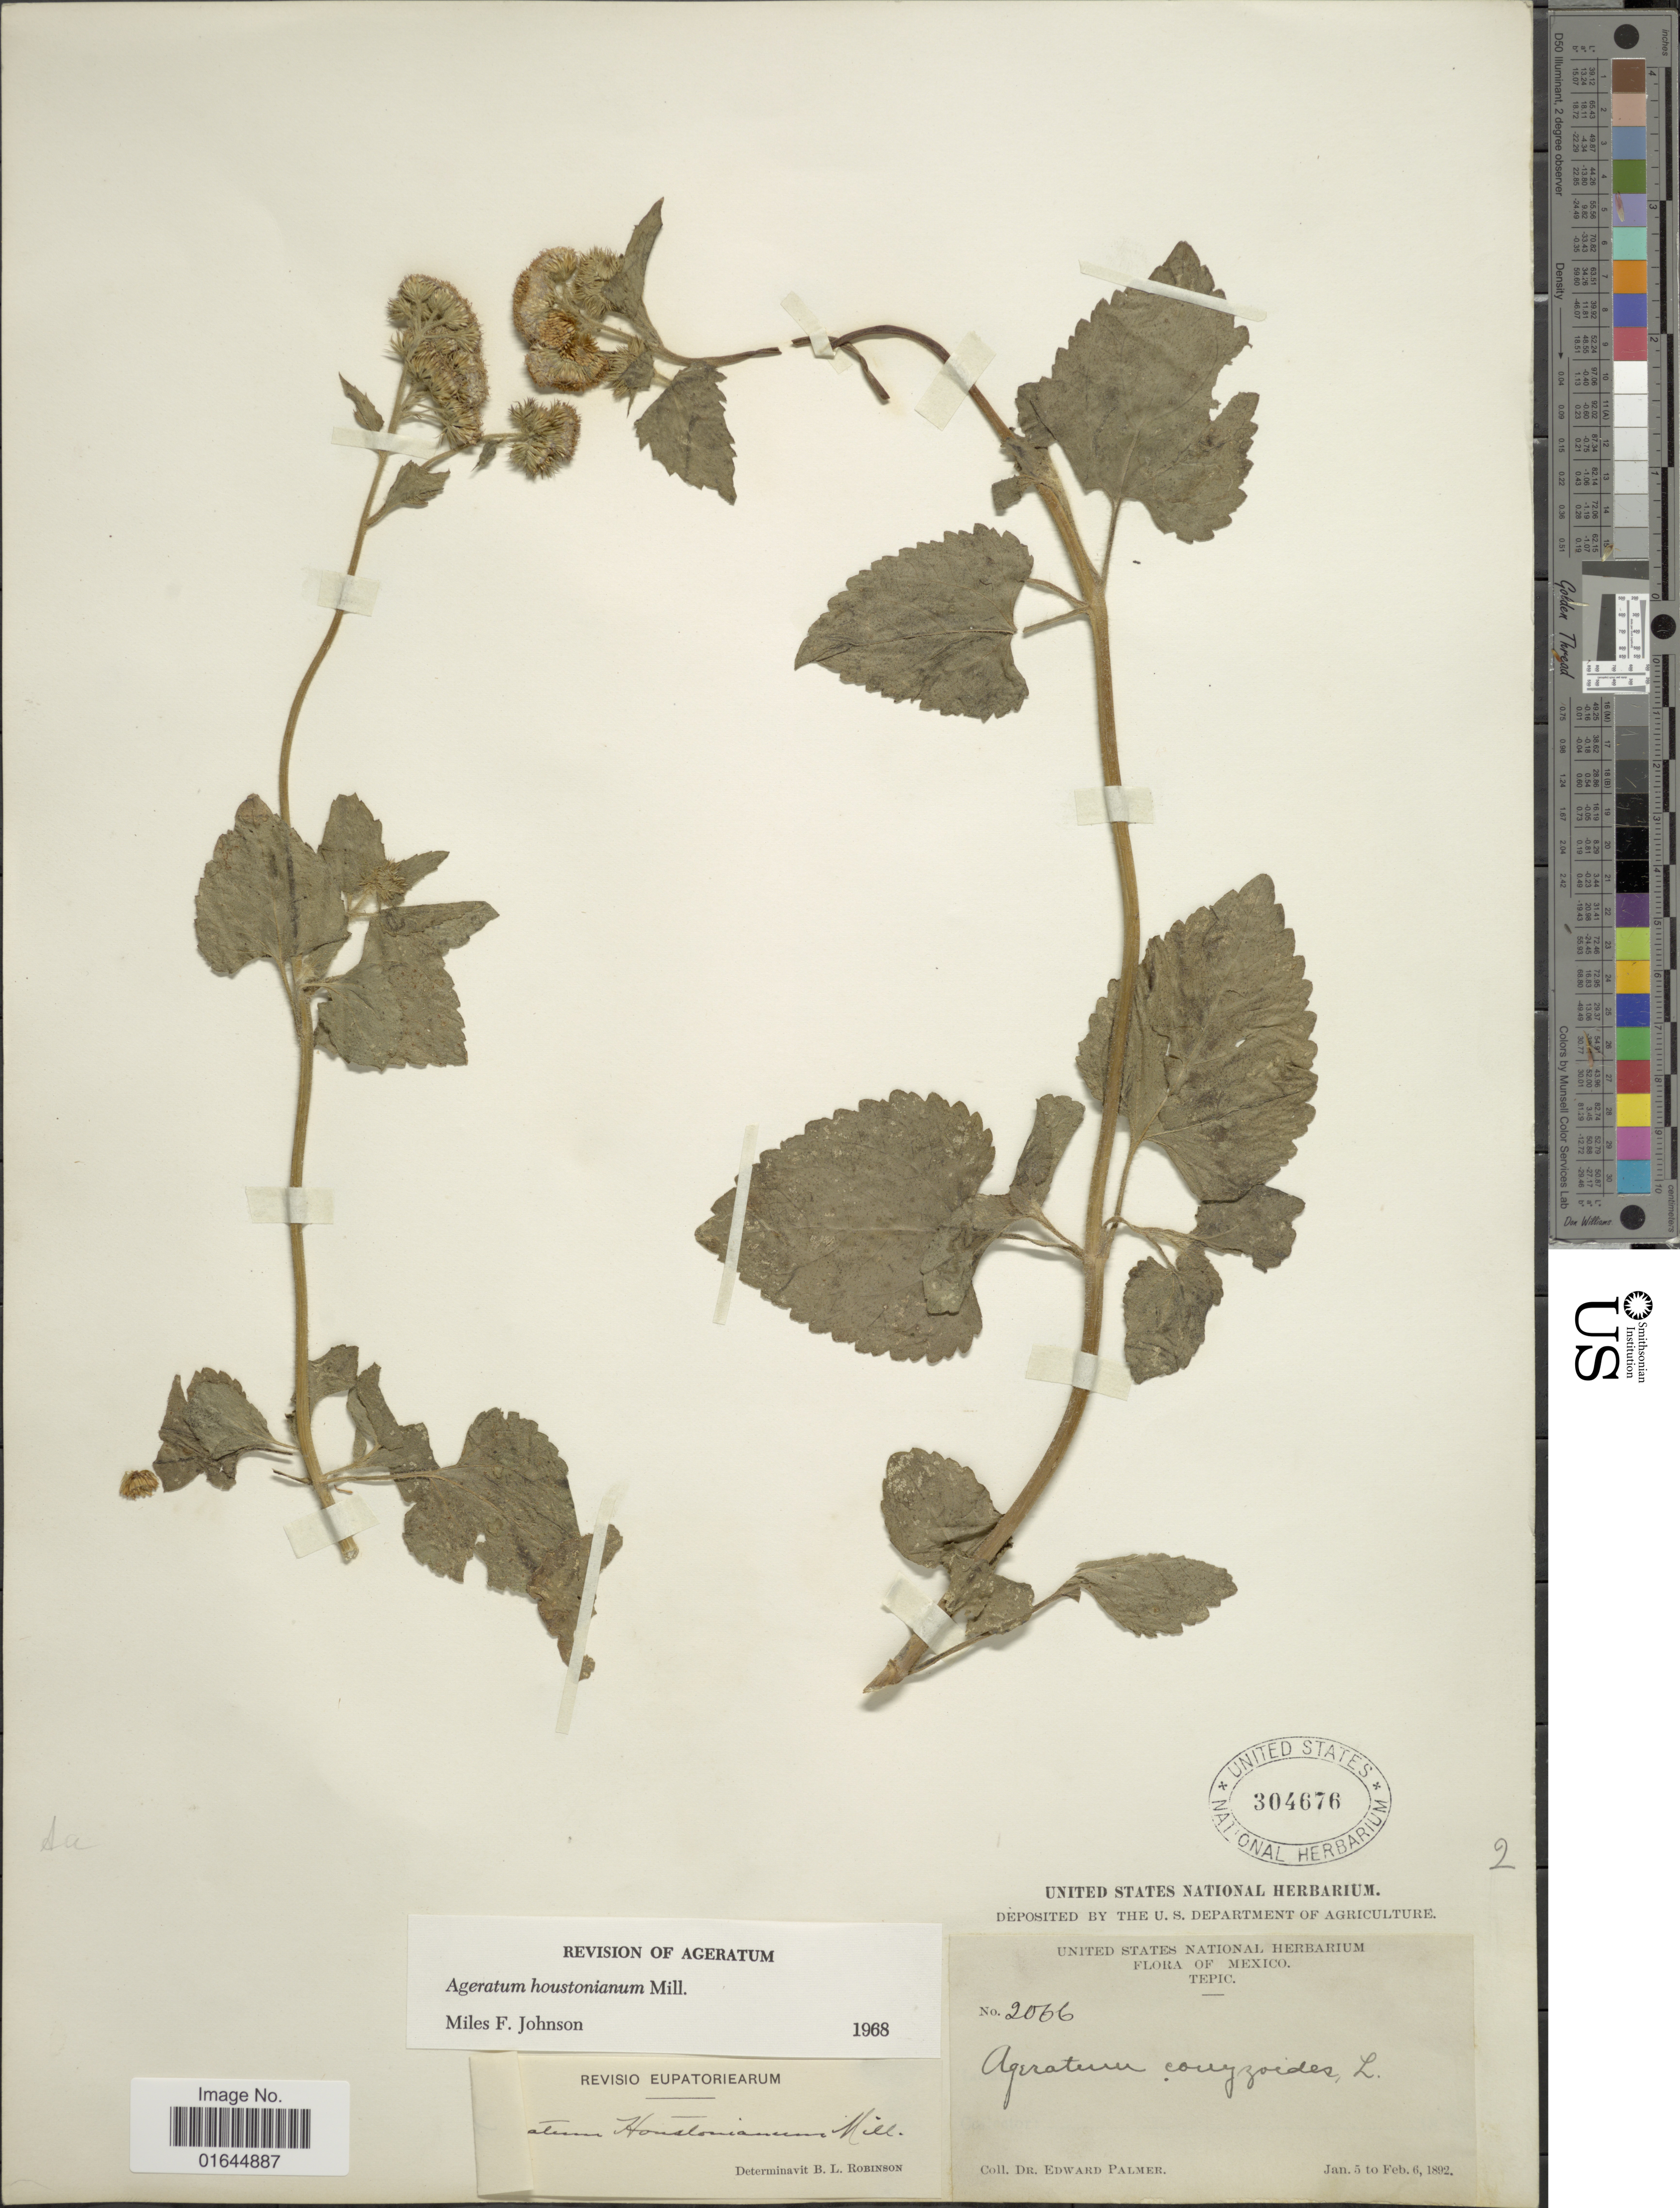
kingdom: Plantae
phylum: Tracheophyta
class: Magnoliopsida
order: Asterales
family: Asteraceae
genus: Ageratum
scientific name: Ageratum houstonianum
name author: Mill.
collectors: E. Palmer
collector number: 2066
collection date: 1892-01-05/1892-02-06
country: Mexico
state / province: México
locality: Tepic. Mexico.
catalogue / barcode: US 304676